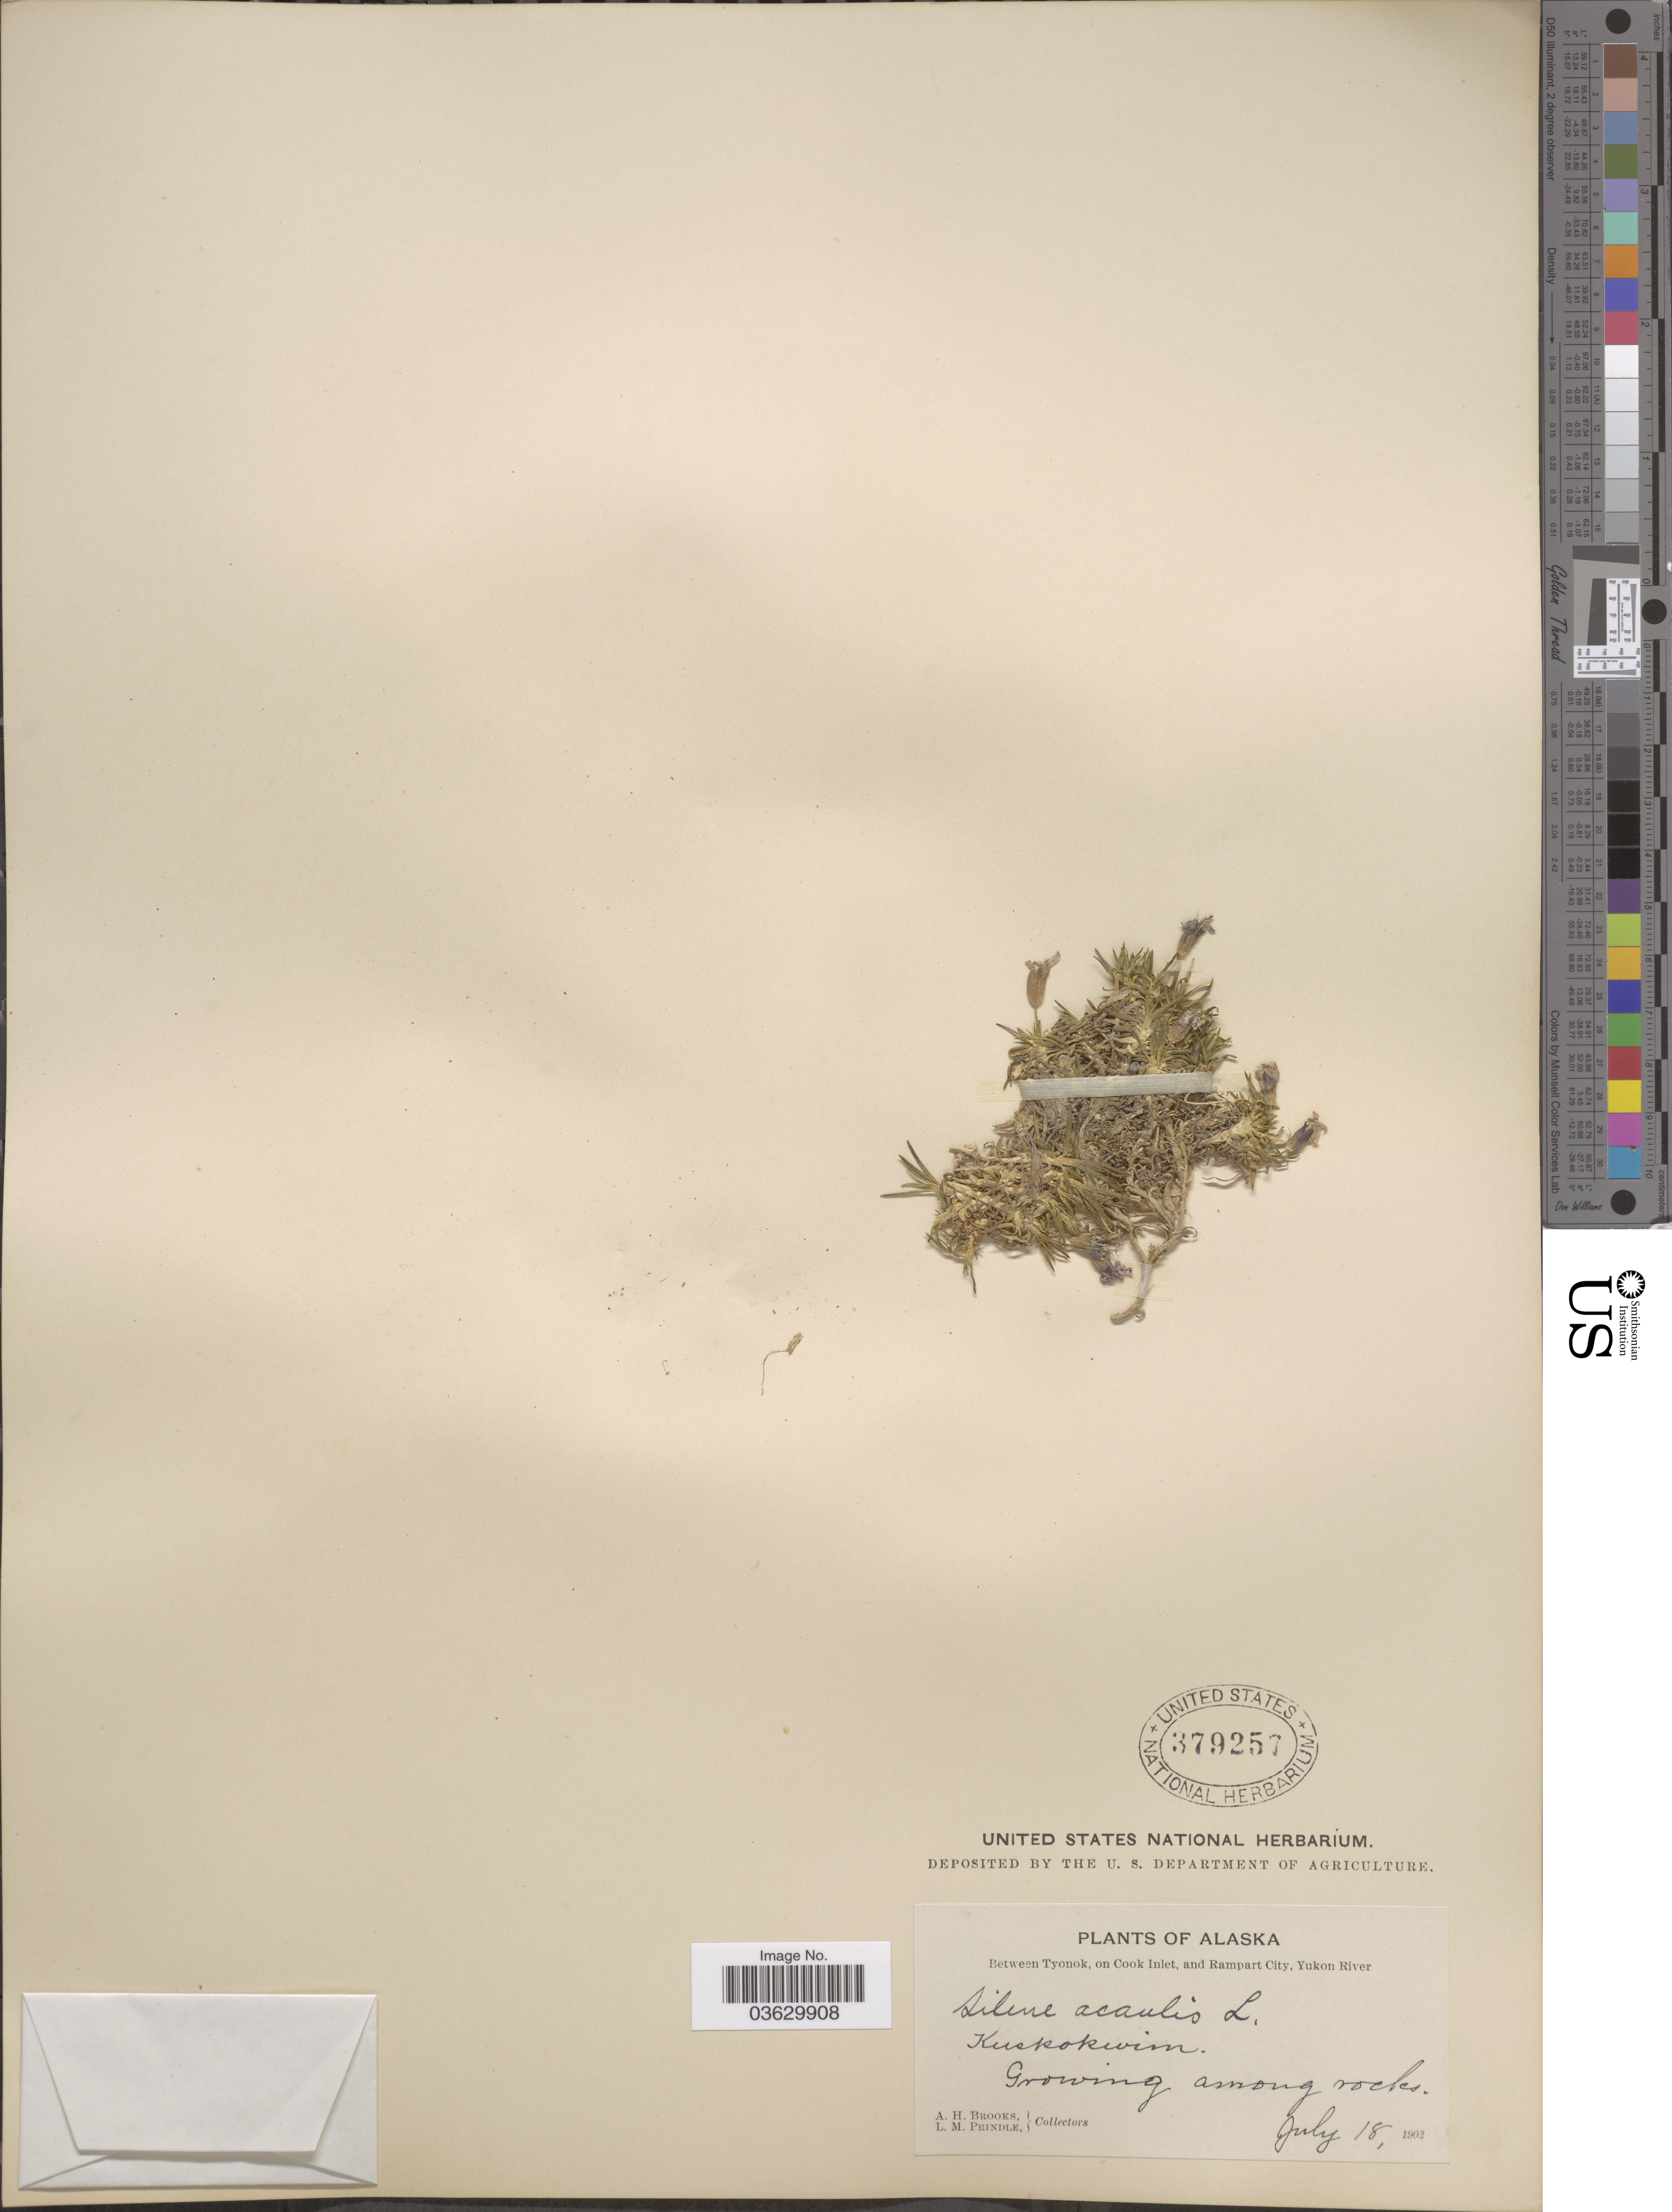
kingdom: Plantae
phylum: Tracheophyta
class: Magnoliopsida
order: Caryophyllales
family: Caryophyllaceae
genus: Silene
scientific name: Silene acaulis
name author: (L.) Jacq.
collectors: A. Brooks & L. Prindle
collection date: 1902-07-18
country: United States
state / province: Alaska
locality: Between Tyonok, on Cook Inlet, and Rampart City, Yukon River. Kuskokwim.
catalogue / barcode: US 379257